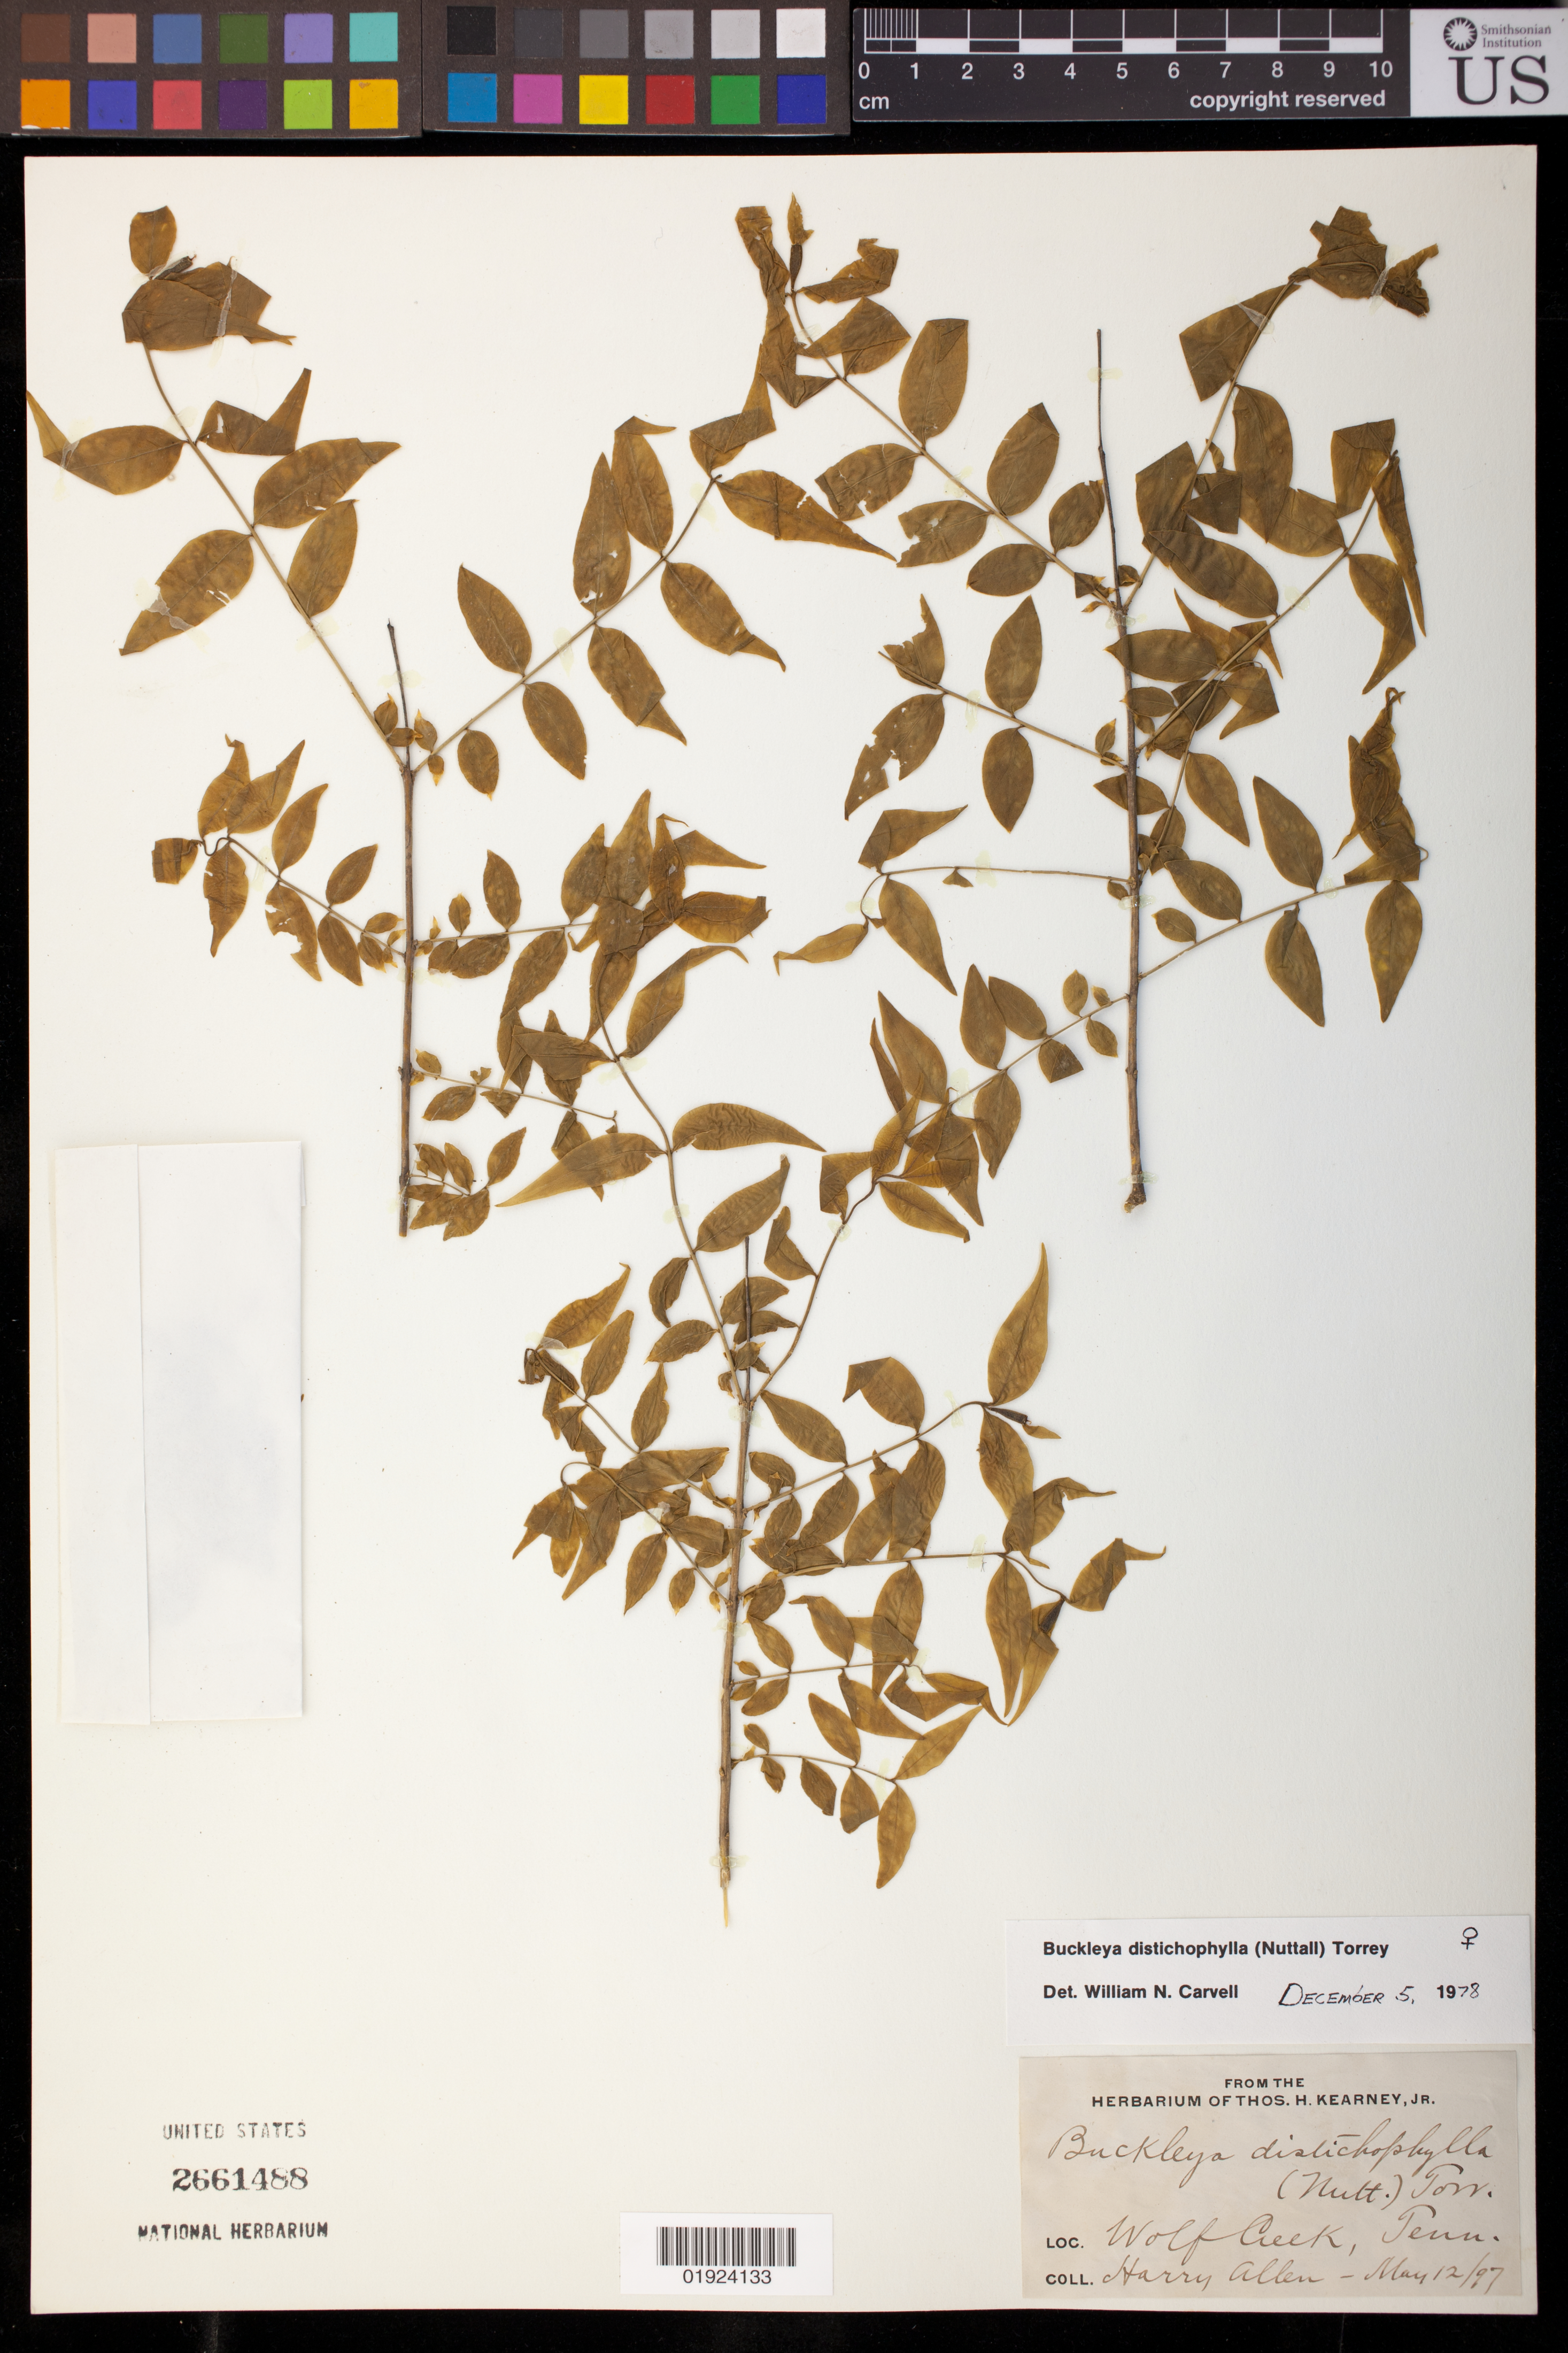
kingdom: Plantae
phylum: Tracheophyta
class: Magnoliopsida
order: Santalales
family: Thesiaceae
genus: Buckleya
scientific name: Buckleya distichophylla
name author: (Nutt.) Torr.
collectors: H. Allen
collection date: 1897-05-12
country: United States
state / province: Tennessee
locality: Wolf Creek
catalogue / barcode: US 2661488